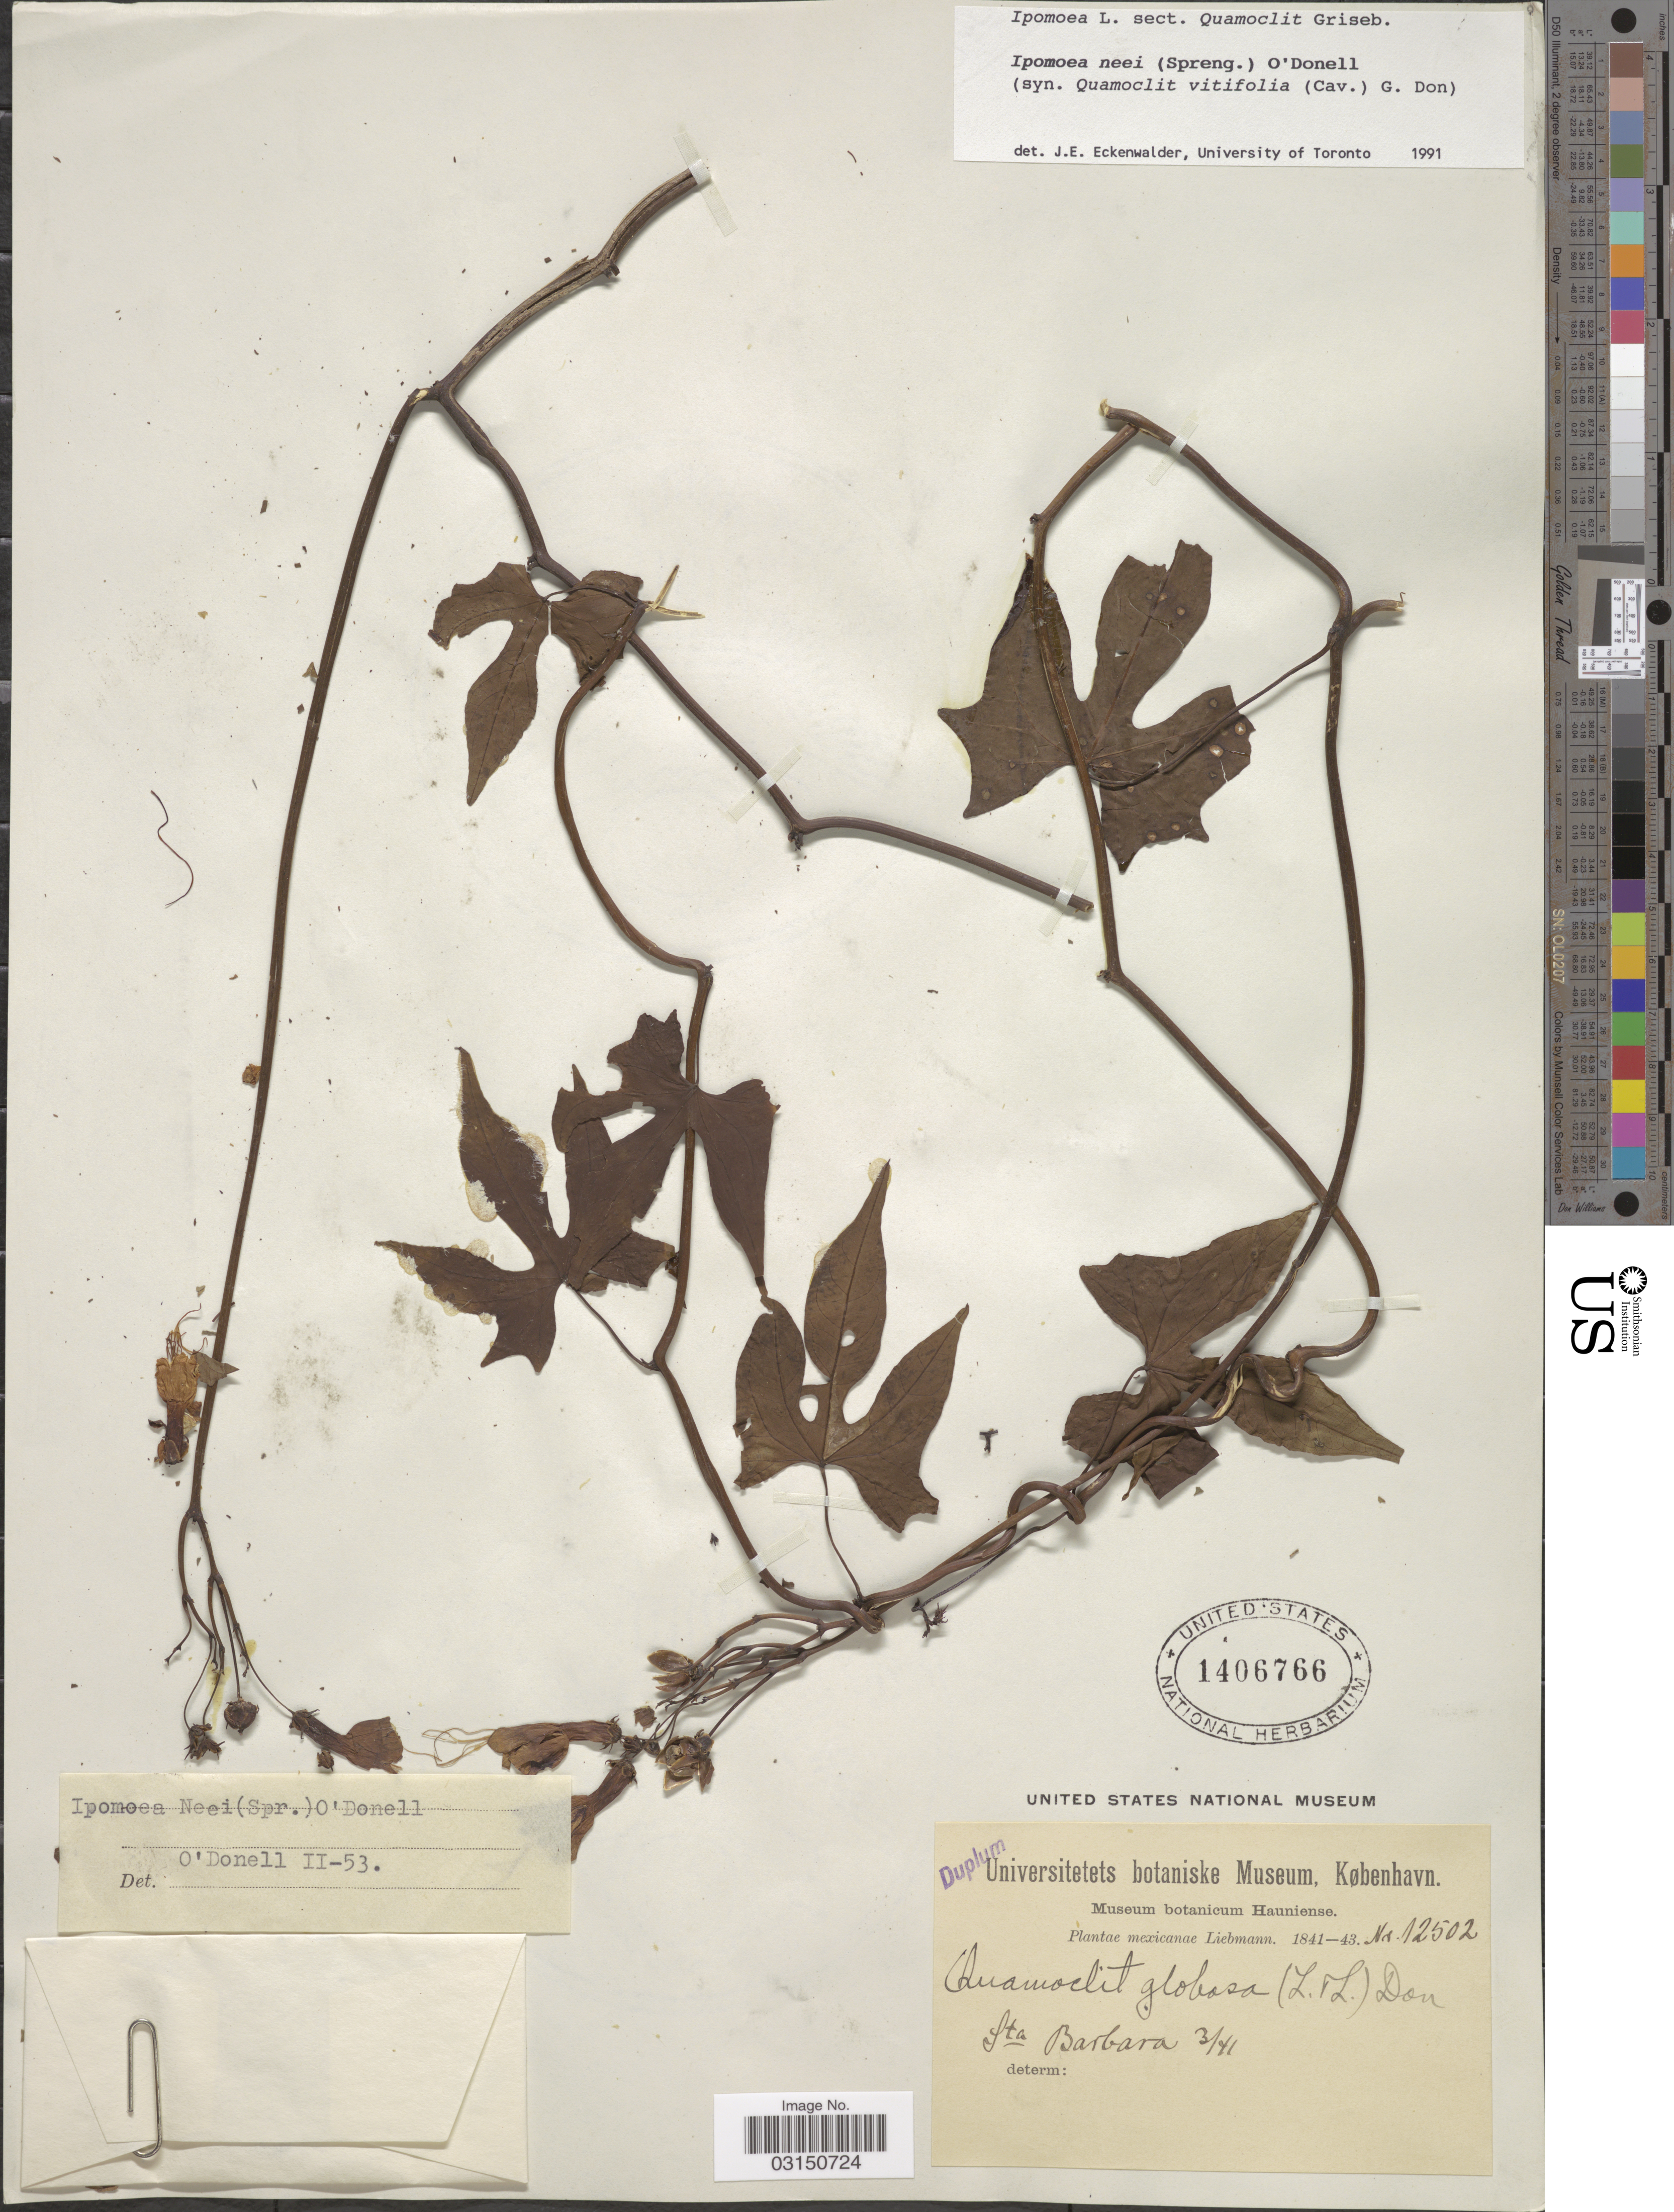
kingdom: Plantae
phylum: Tracheophyta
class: Magnoliopsida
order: Solanales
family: Convolvulaceae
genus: Ipomoea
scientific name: Ipomoea neei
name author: (Spreng.) O'Donell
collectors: Liebmann, --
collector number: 12502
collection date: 1841-03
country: Mexico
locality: Sta Barbara.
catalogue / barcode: US 1406766